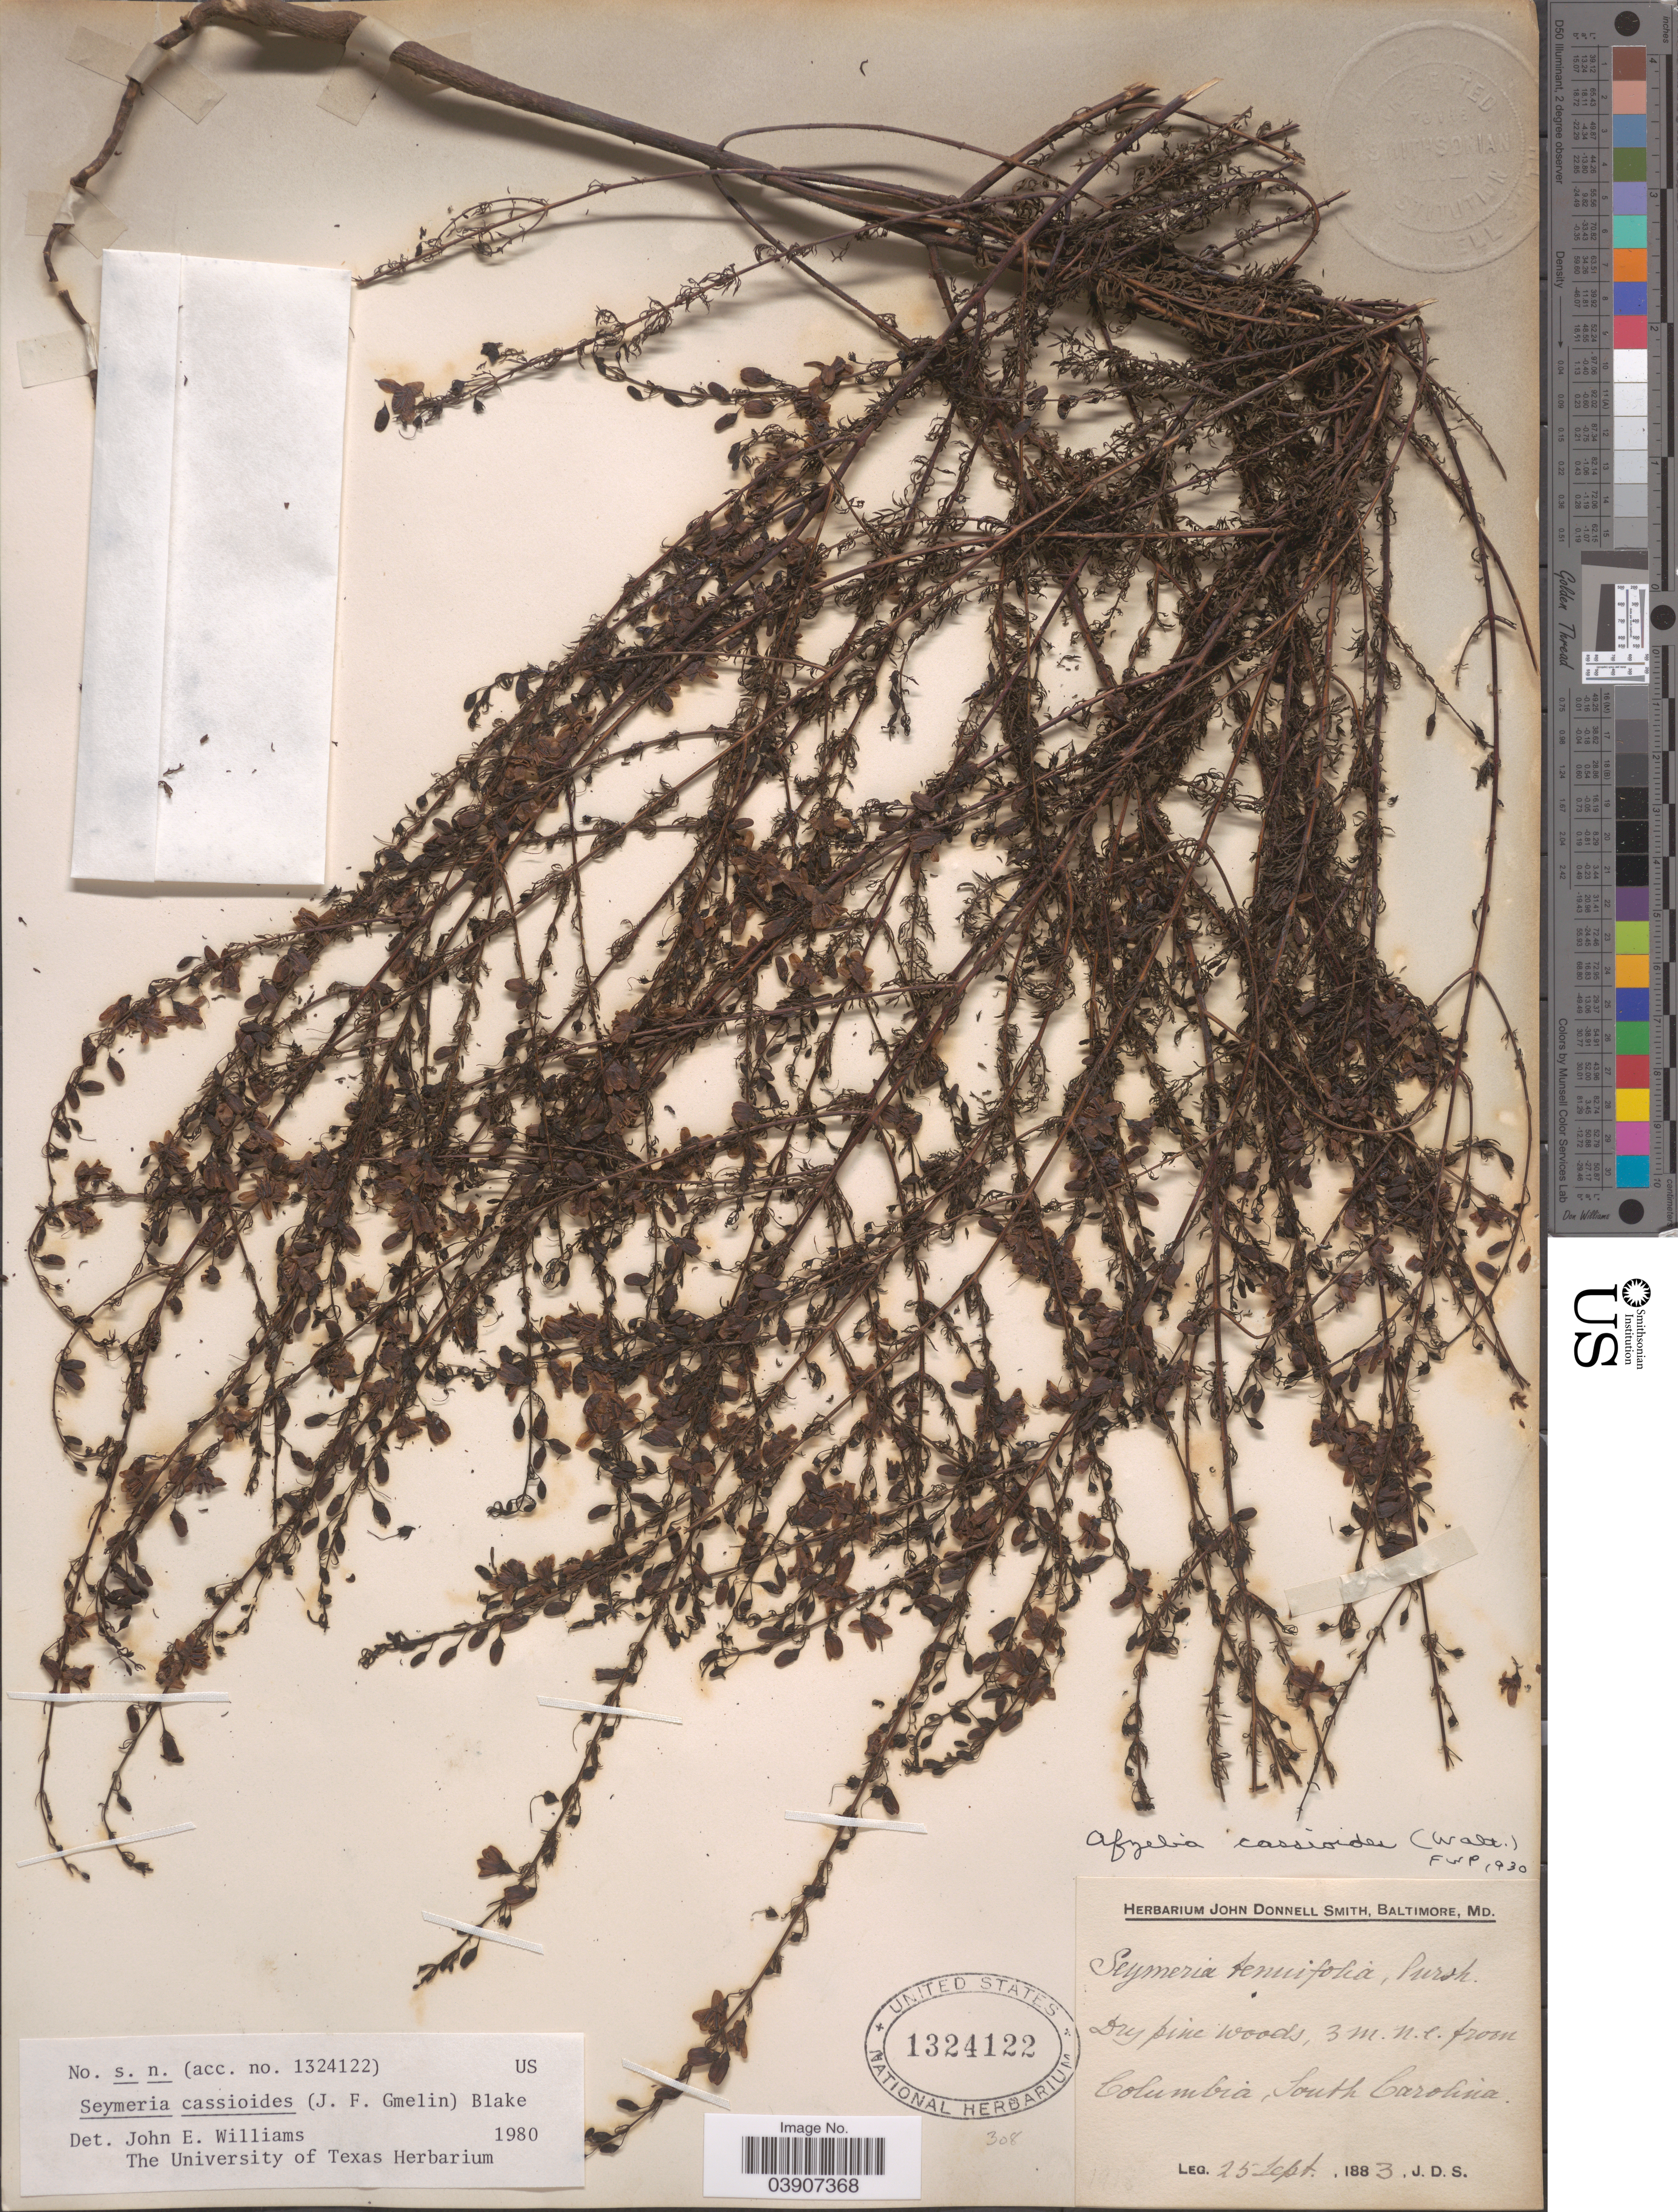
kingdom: Plantae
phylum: Tracheophyta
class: Magnoliopsida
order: Lamiales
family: Orobanchaceae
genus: Seymeria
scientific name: Seymeria cassioides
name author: (J.F. Gmel.) S.F. Blake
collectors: J. Donnell Smith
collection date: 1883-09-25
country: United States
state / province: South Carolina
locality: Dry pine woods, 3 m. n. e. from Columbia.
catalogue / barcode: US 1324122